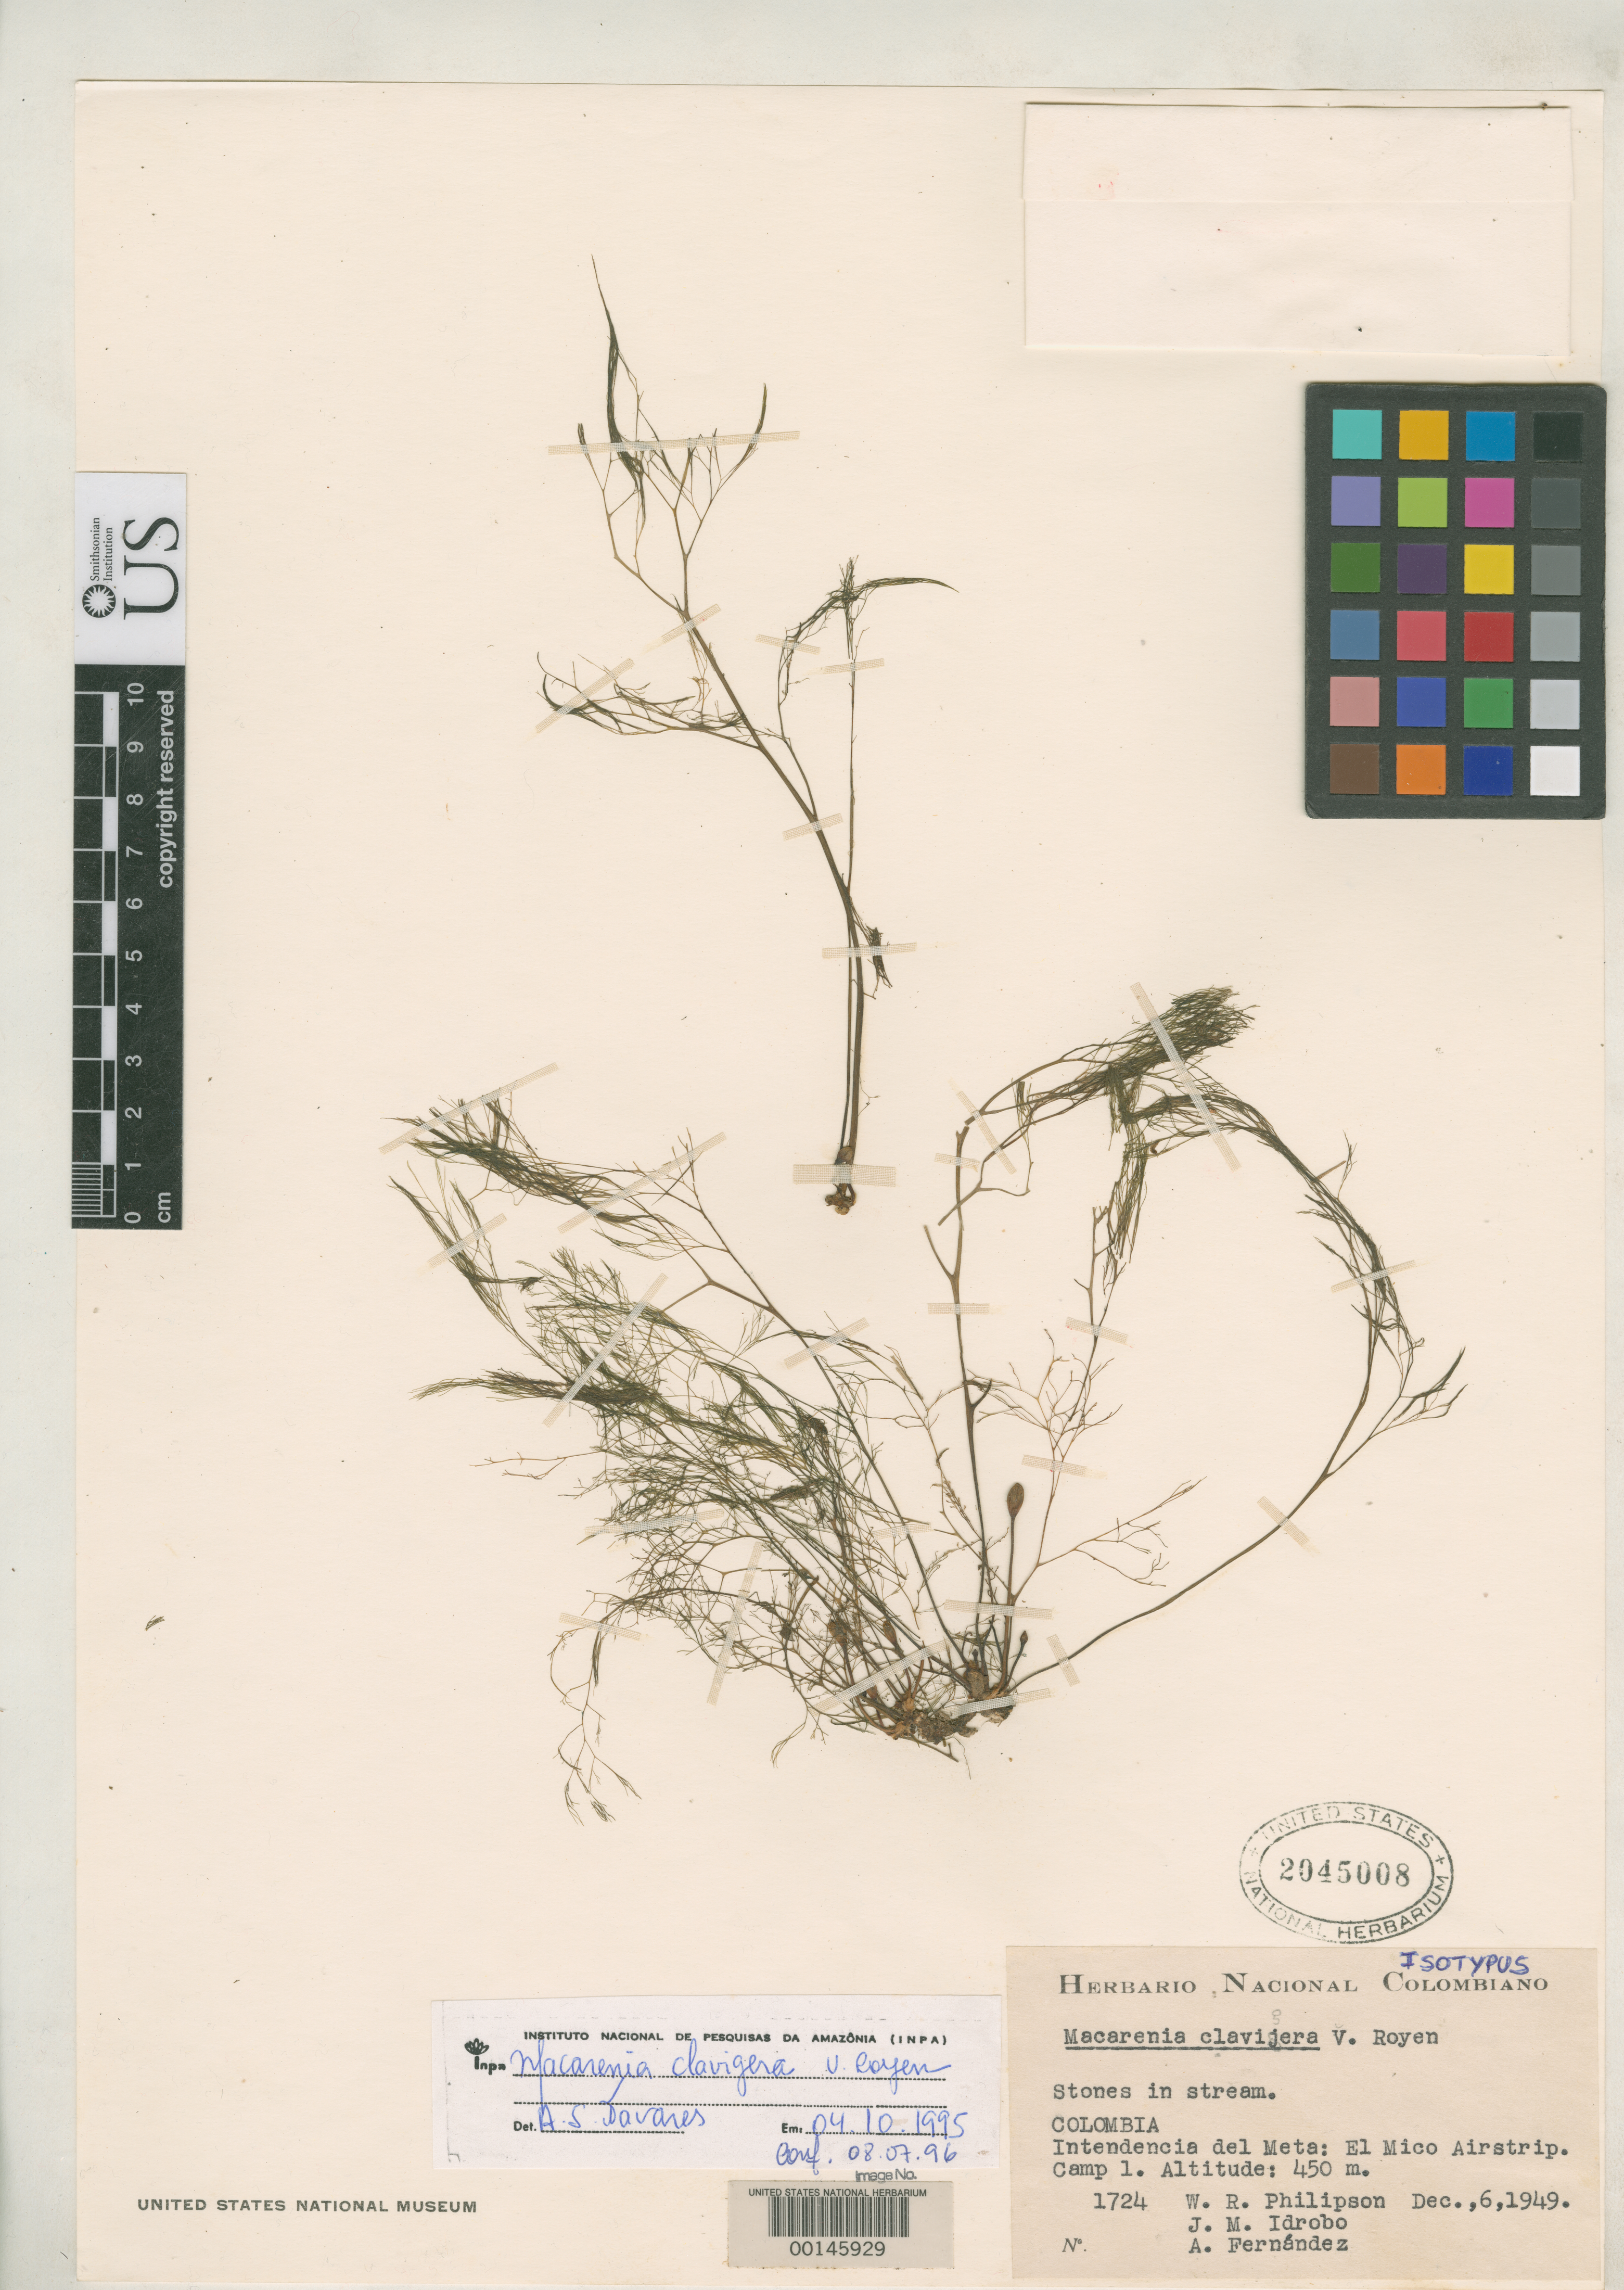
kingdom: Plantae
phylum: Tracheophyta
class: Magnoliopsida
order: Malpighiales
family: Podostemaceae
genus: Macarenia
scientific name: Macarenia clavigera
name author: P. Royen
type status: Isotype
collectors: W. R. Philipson, J. M. Idrobo & Á. Fernández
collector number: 1724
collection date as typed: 06 Dec 1949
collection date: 1949-12-06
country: Colombia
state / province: Meta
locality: El Mico airstrip, camp 1.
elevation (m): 450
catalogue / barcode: US 2045008